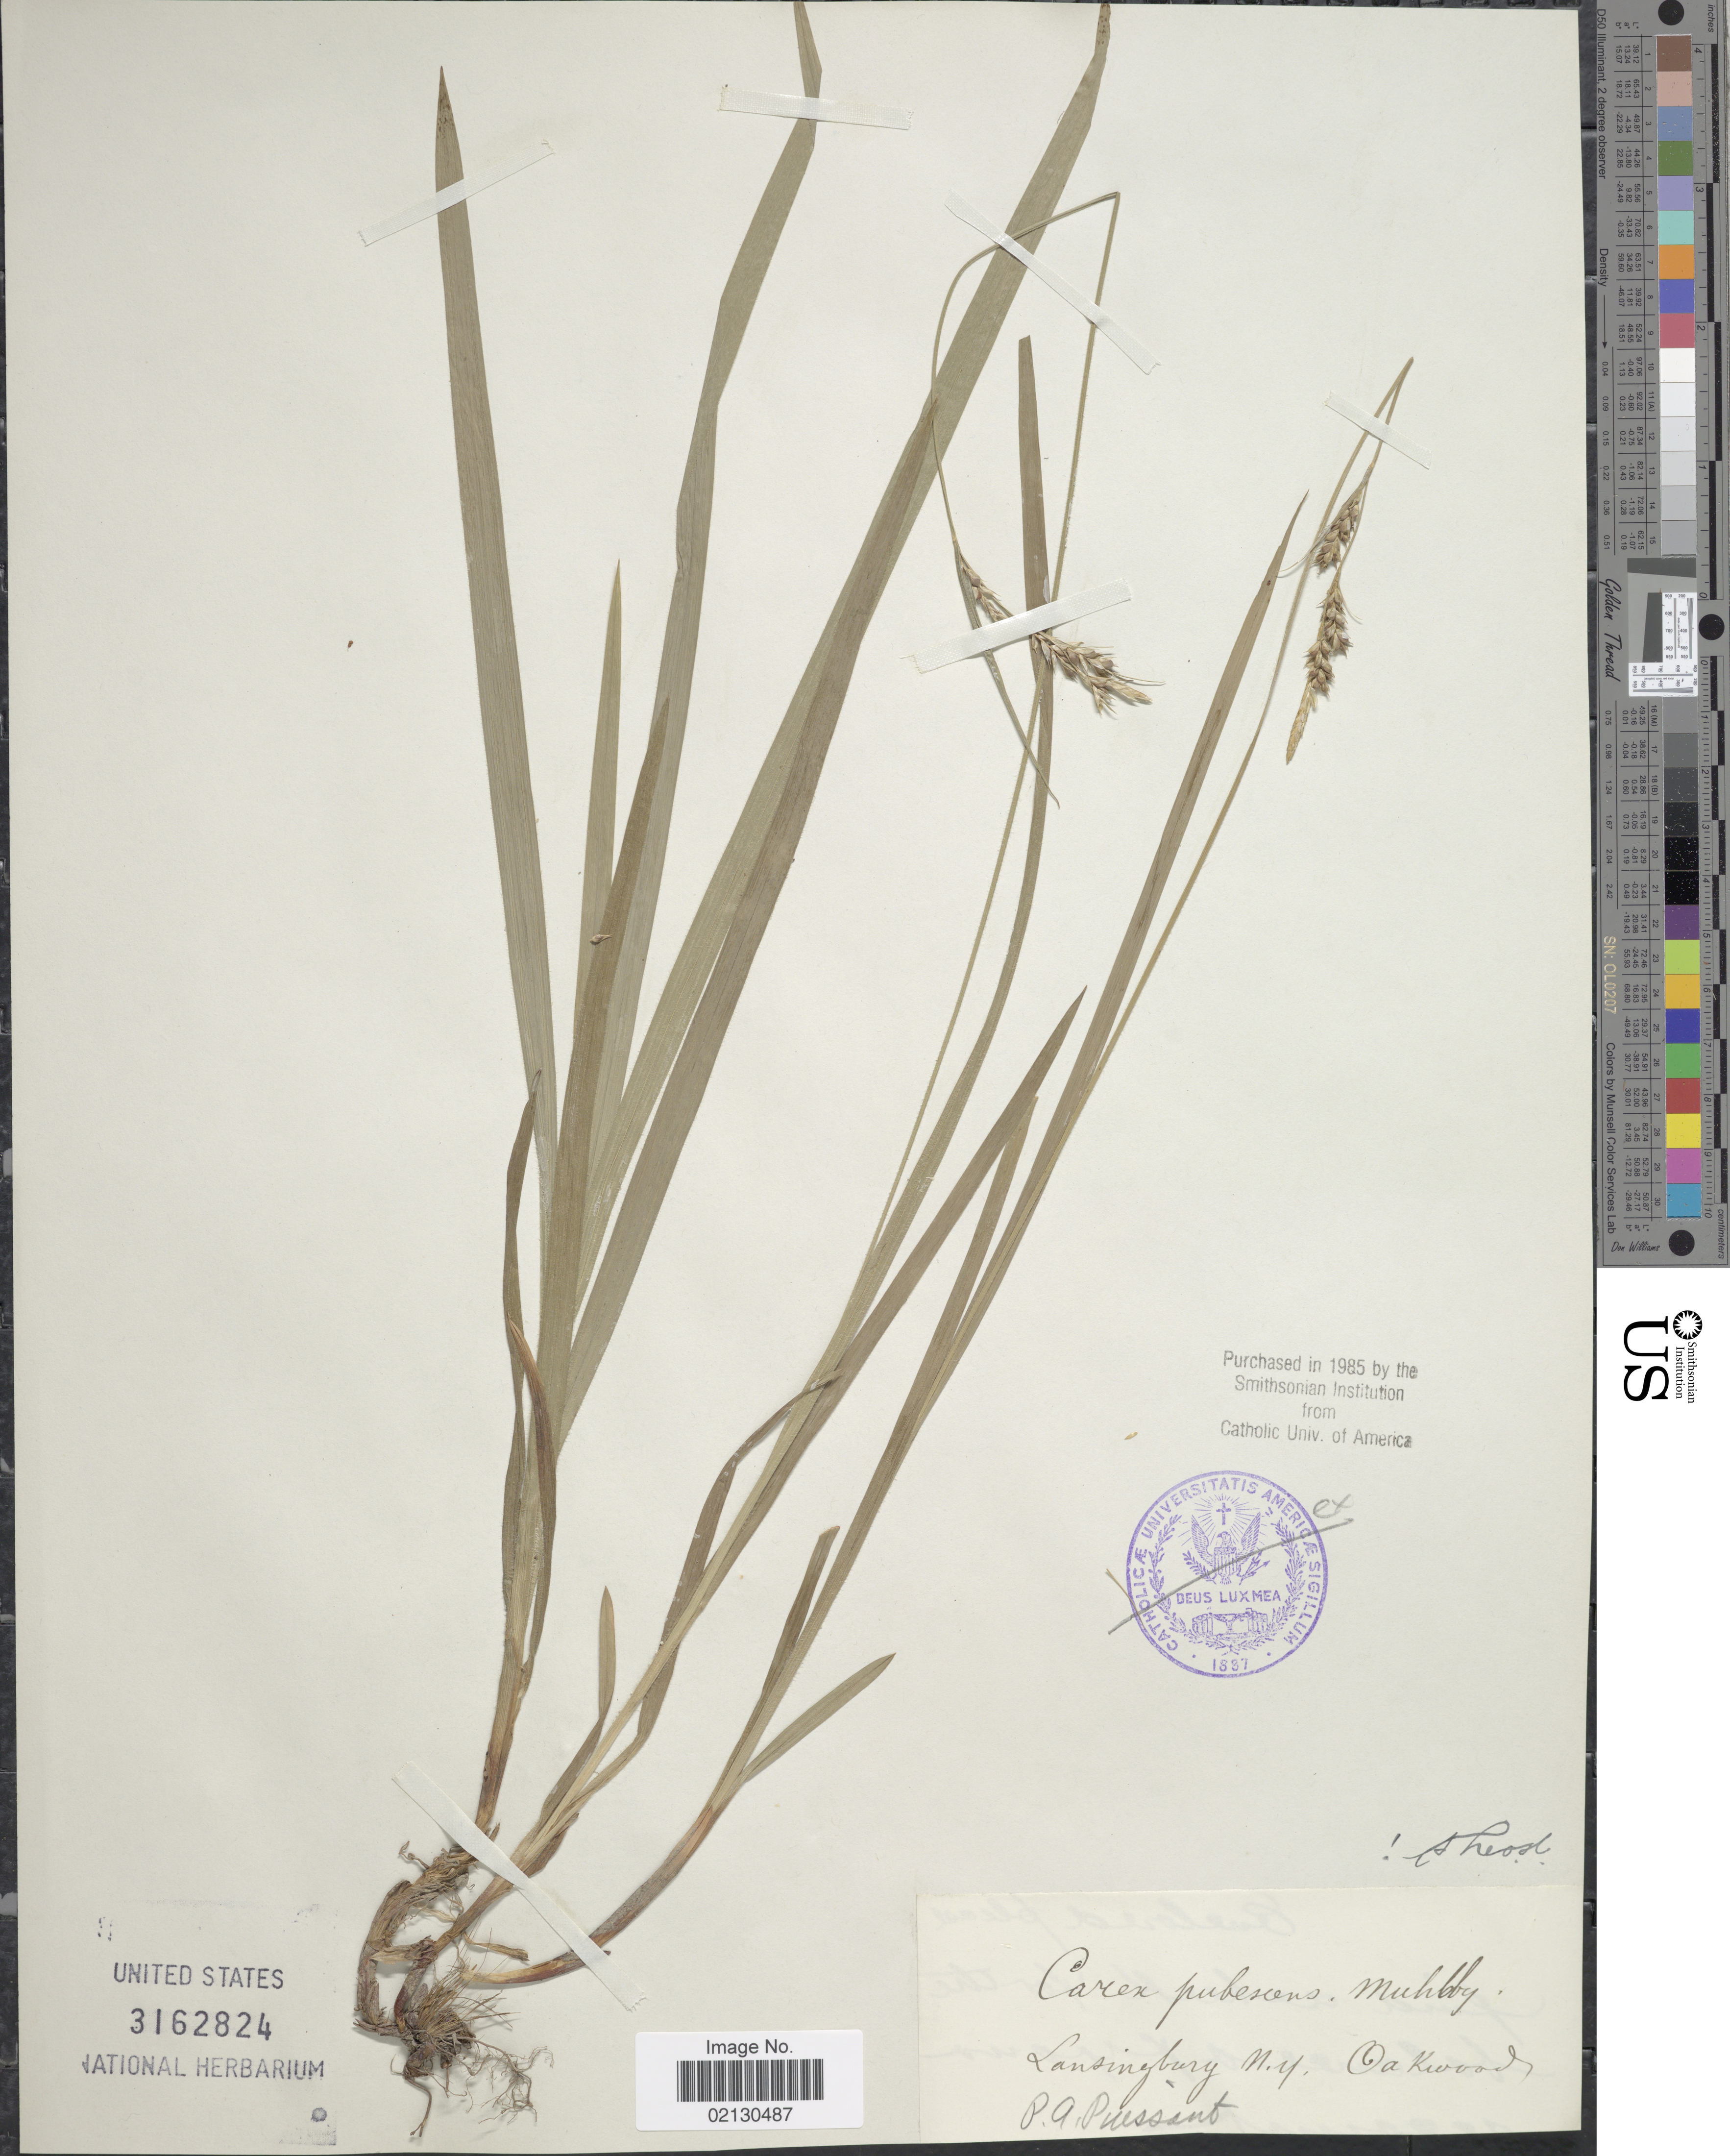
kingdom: Plantae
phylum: Tracheophyta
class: Liliopsida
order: Poales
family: Cyperaceae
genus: Carex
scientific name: Carex hirtifolia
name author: Mack.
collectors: P. Puissant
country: United States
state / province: New York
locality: Lansingbury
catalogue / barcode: US 3162824